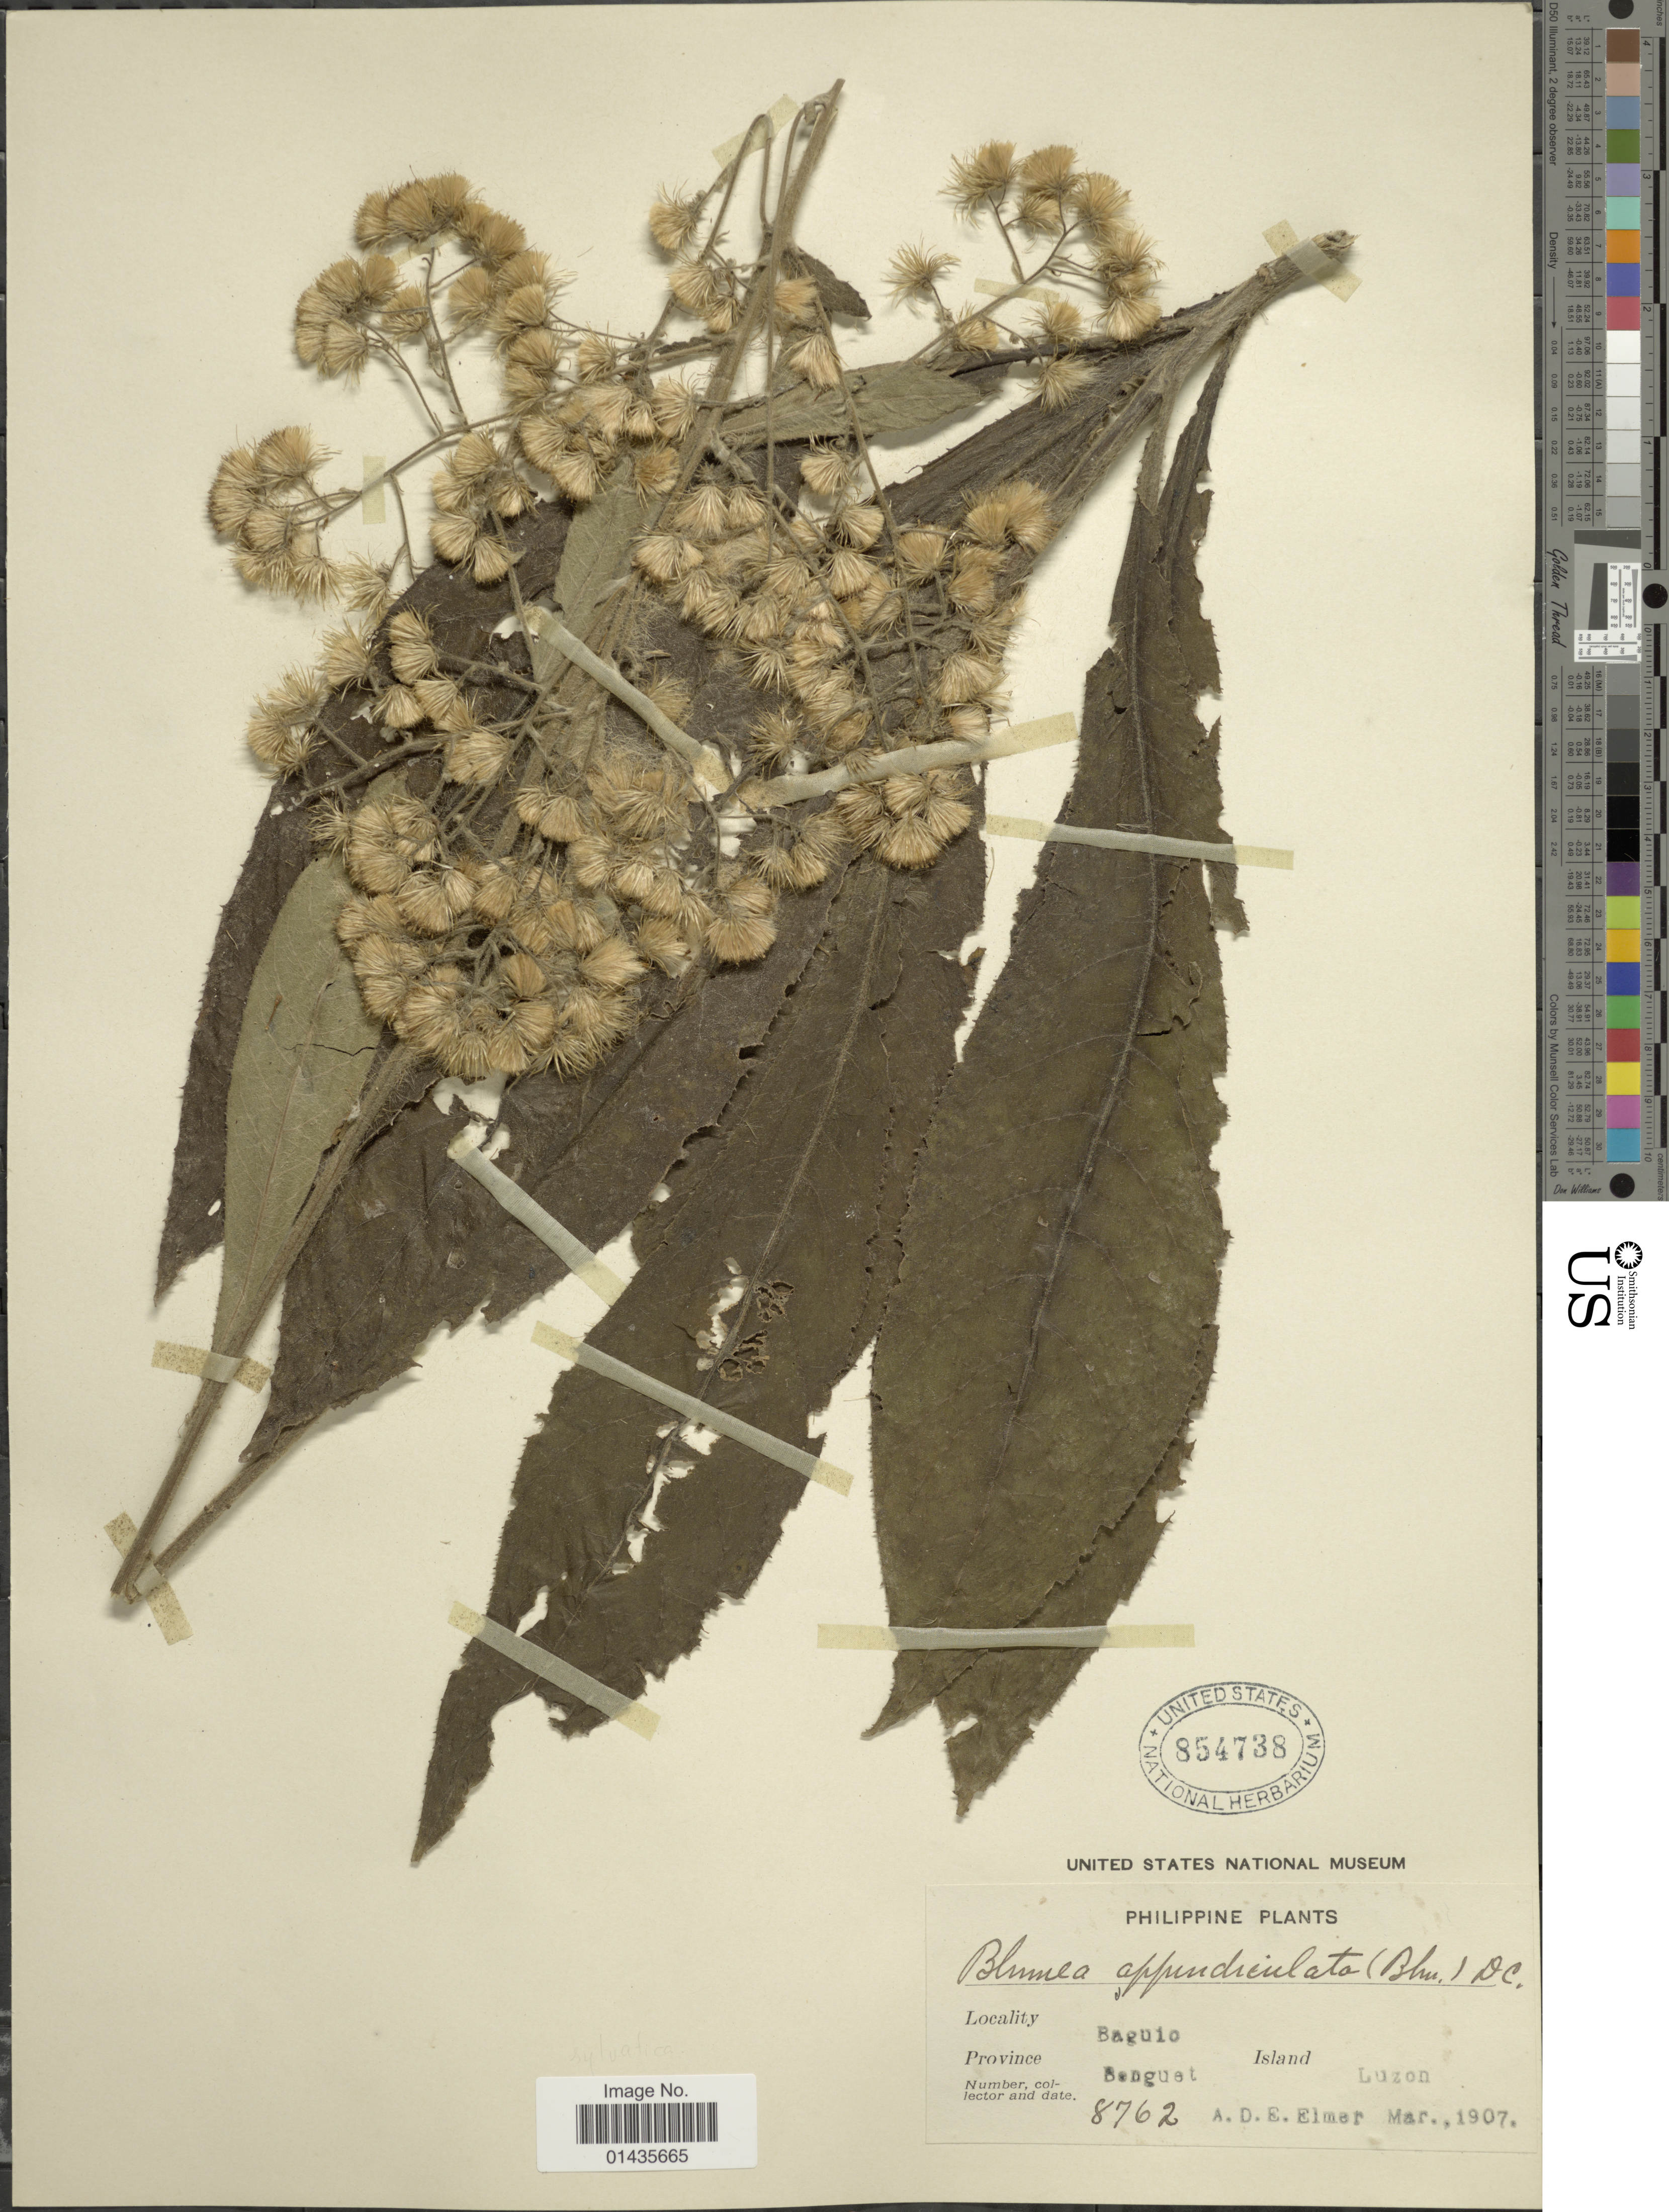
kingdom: Plantae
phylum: Tracheophyta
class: Magnoliopsida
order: Asterales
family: Asteraceae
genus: Blumea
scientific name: Blumea appendiculata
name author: DC.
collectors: A. D. E. Elmer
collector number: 8762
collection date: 1907-03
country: Philippines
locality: Baguio, Province Benguet, Island Luzon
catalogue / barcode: US 854738